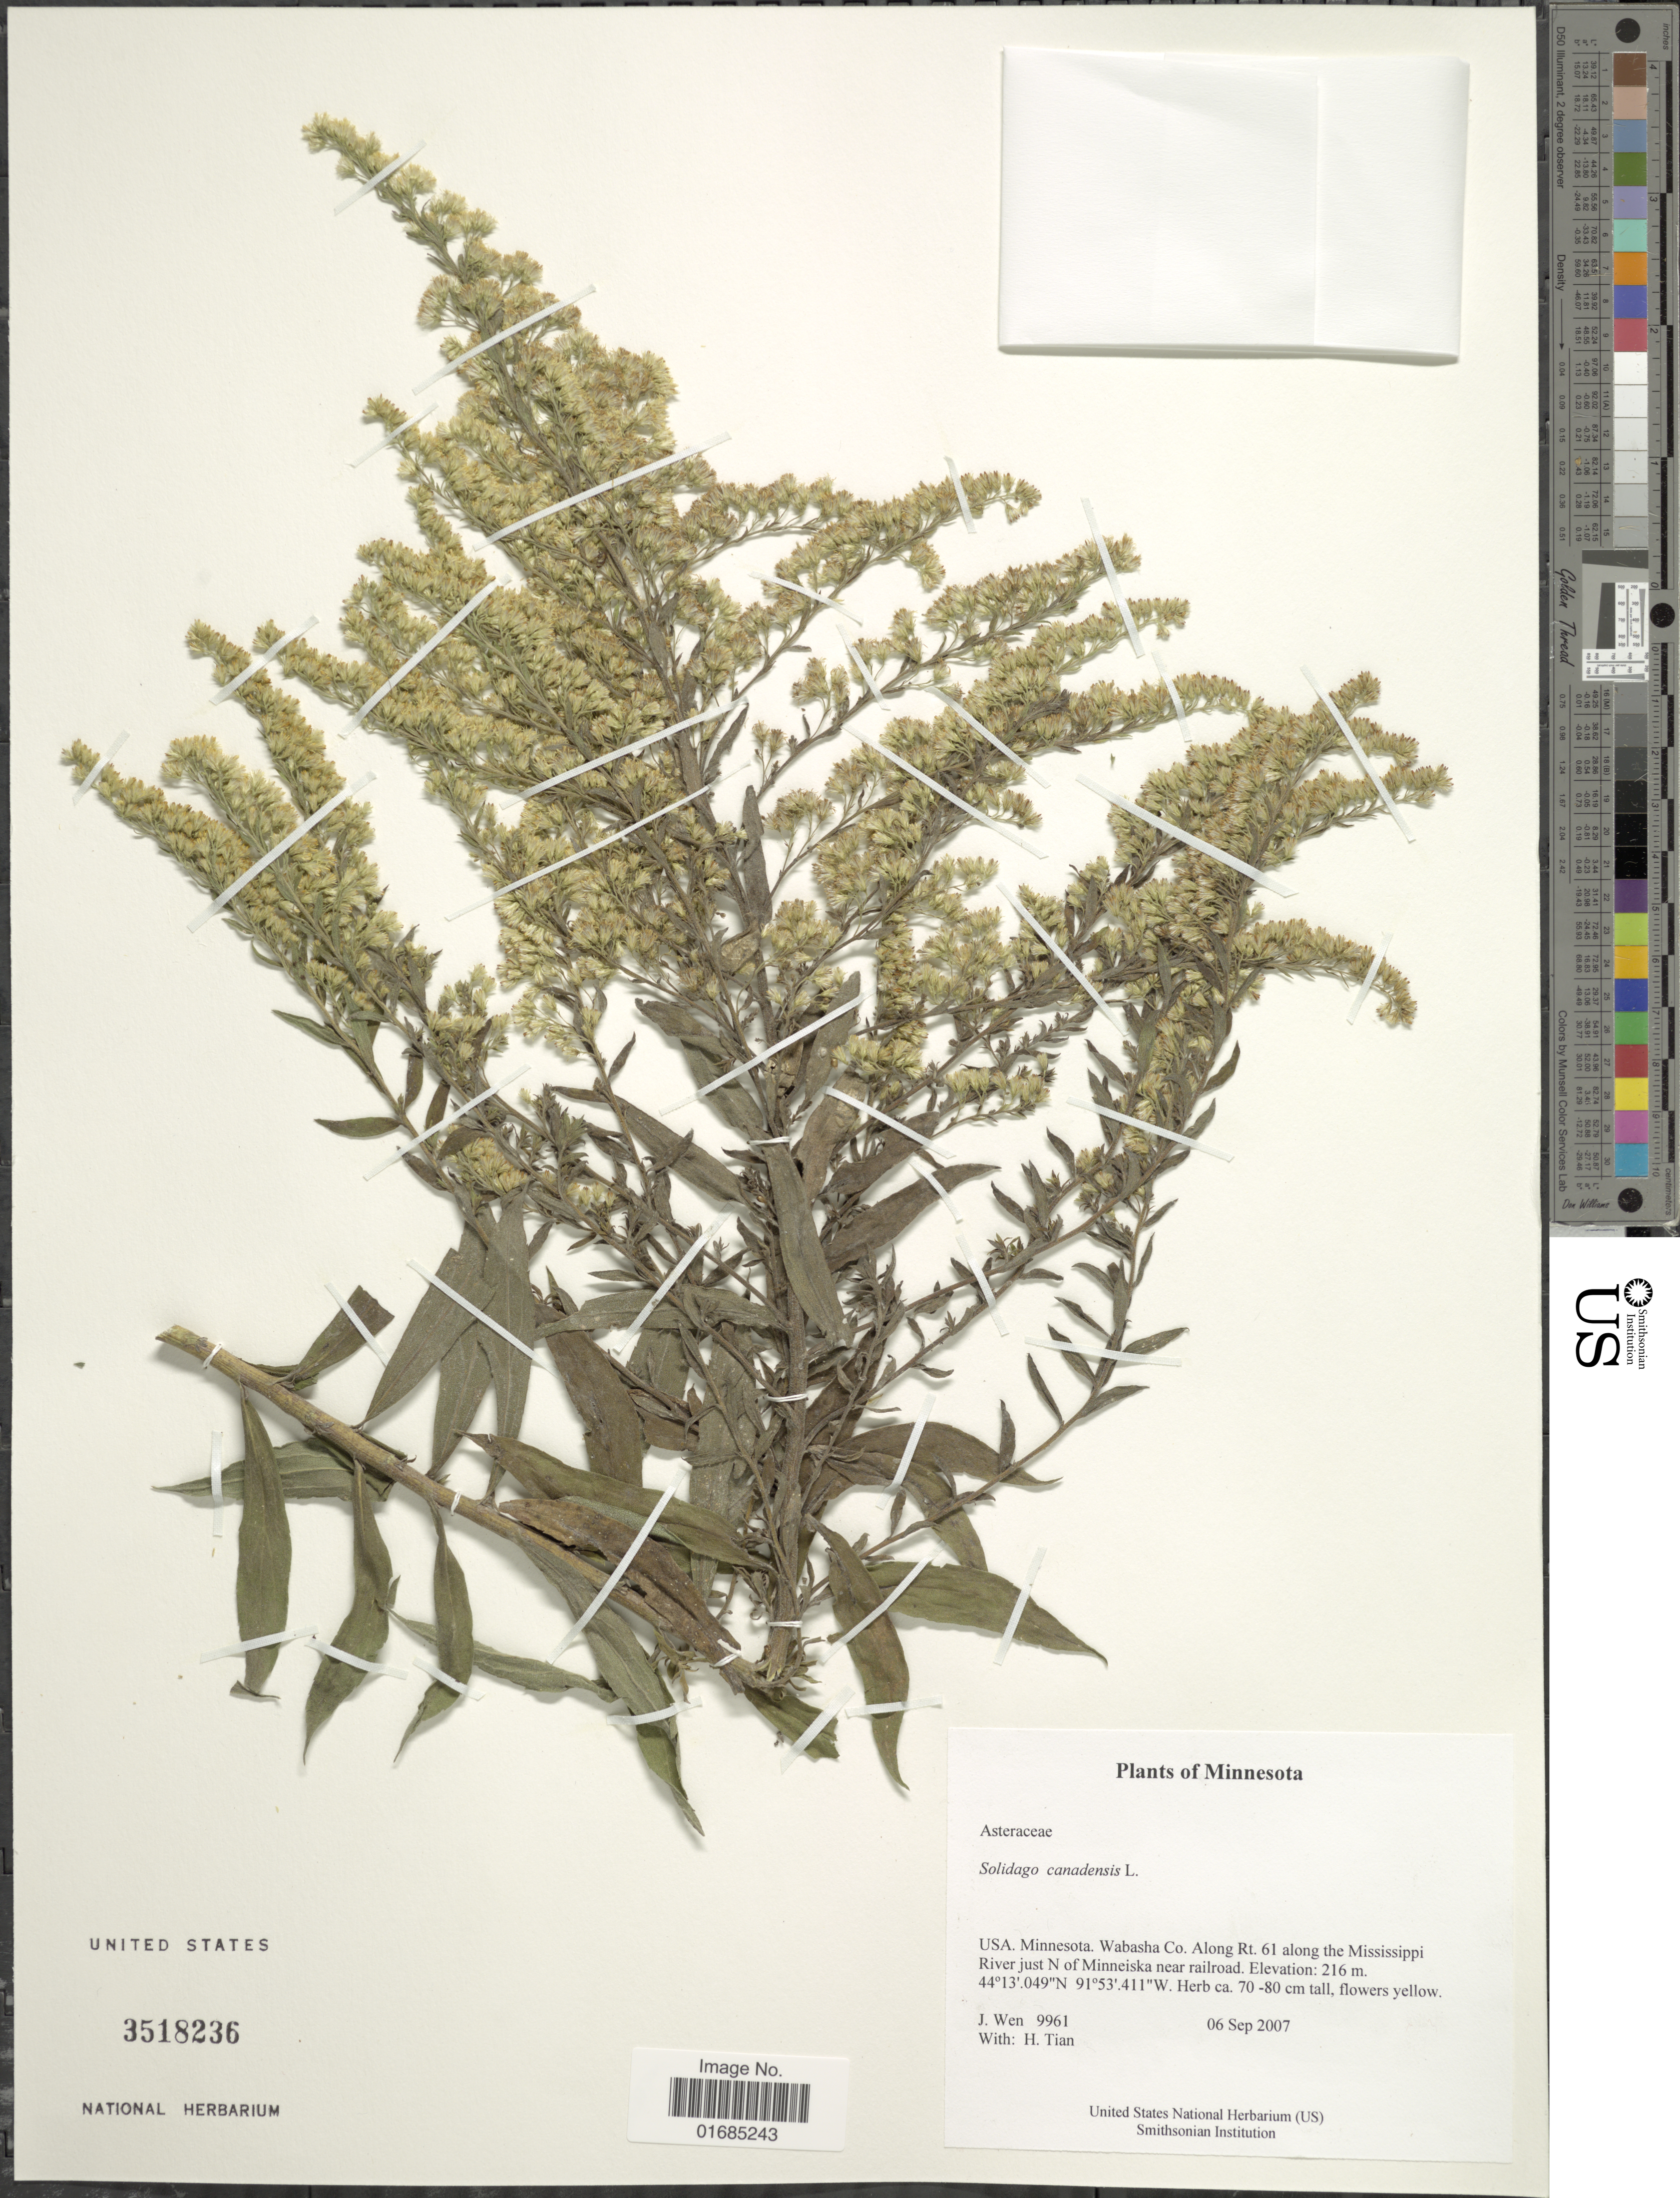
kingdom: Plantae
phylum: Tracheophyta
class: Magnoliopsida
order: Asterales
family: Asteraceae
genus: Solidago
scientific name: Solidago canadensis var. canadensis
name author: L.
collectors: J. Wen & H. Tian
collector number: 9961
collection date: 2007-09-06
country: United States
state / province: Minnesota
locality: USA. Minnesota, Wabasha Co. Along Rt. 61 along the Mississippi River just N of Minneiska near railroad.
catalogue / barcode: US 3518236